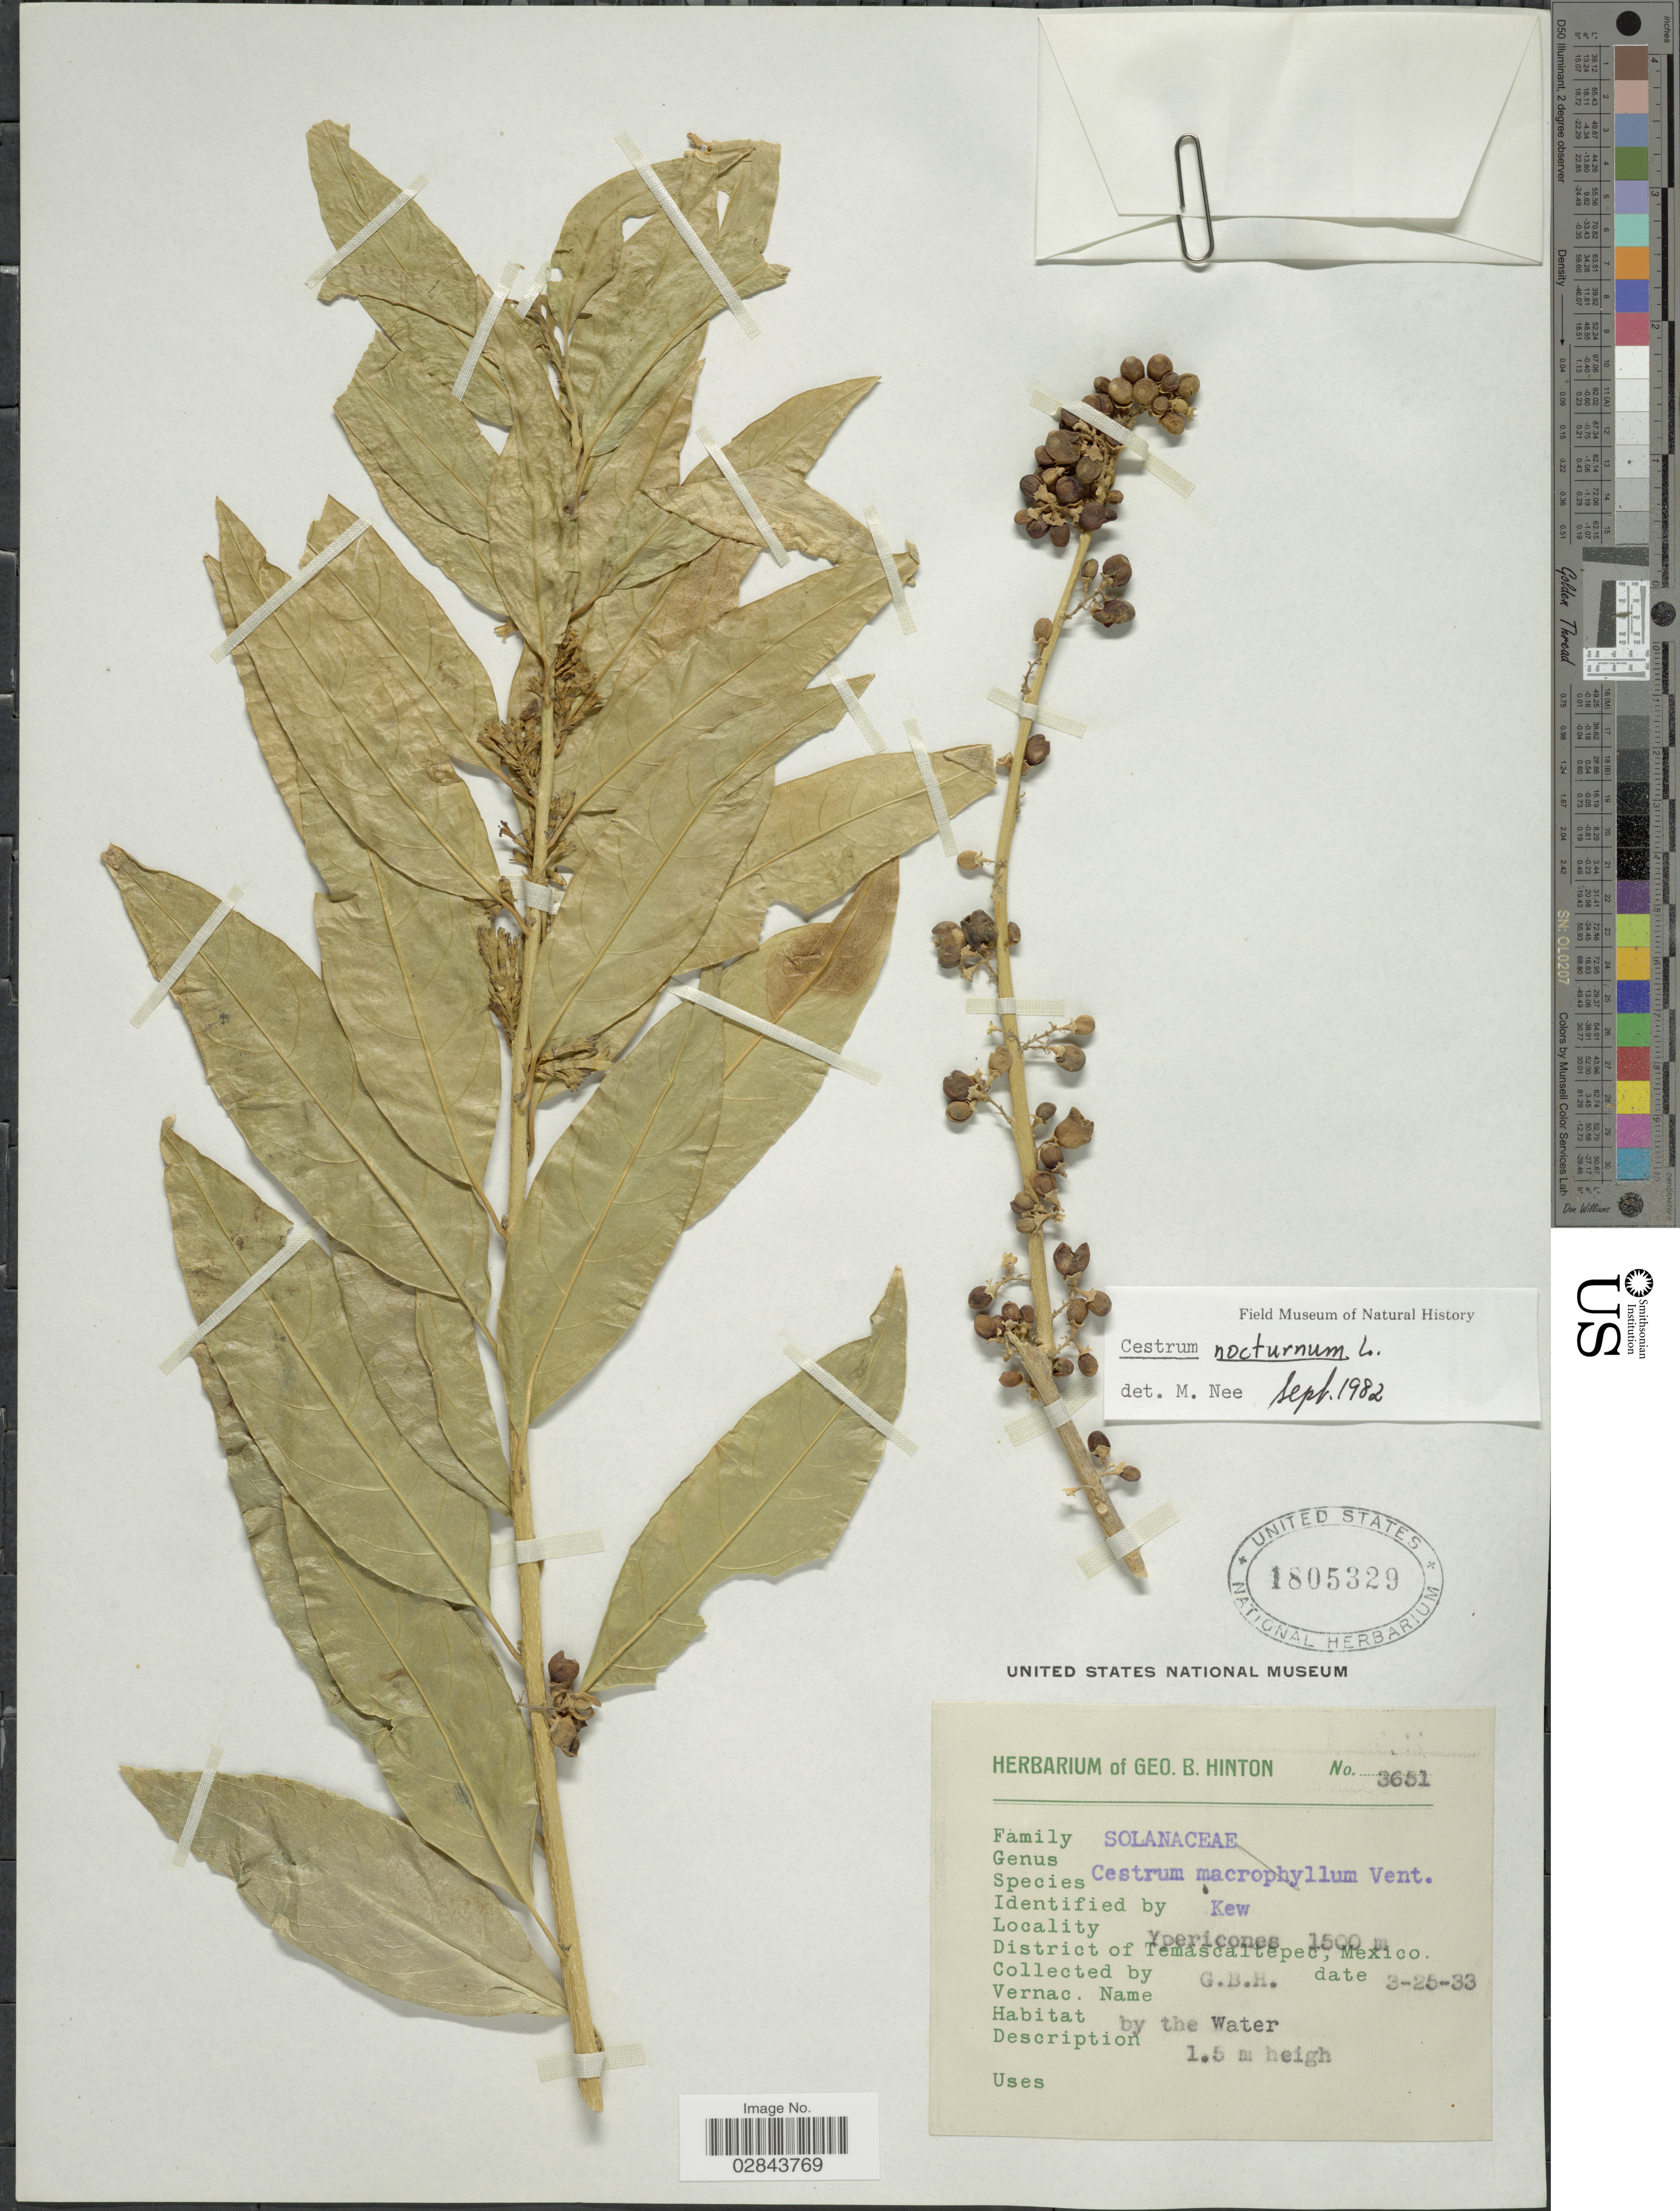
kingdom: Plantae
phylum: Tracheophyta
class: Magnoliopsida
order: Solanales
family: Solanaceae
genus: Cestrum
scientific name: Cestrum nocturnum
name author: L.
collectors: G. B. Hinton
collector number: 3651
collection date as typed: Transcribed d/m/y: 25/3/33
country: Mexico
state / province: México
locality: Ypercones, District of Temascaltepec.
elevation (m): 1500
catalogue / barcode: US 1805329